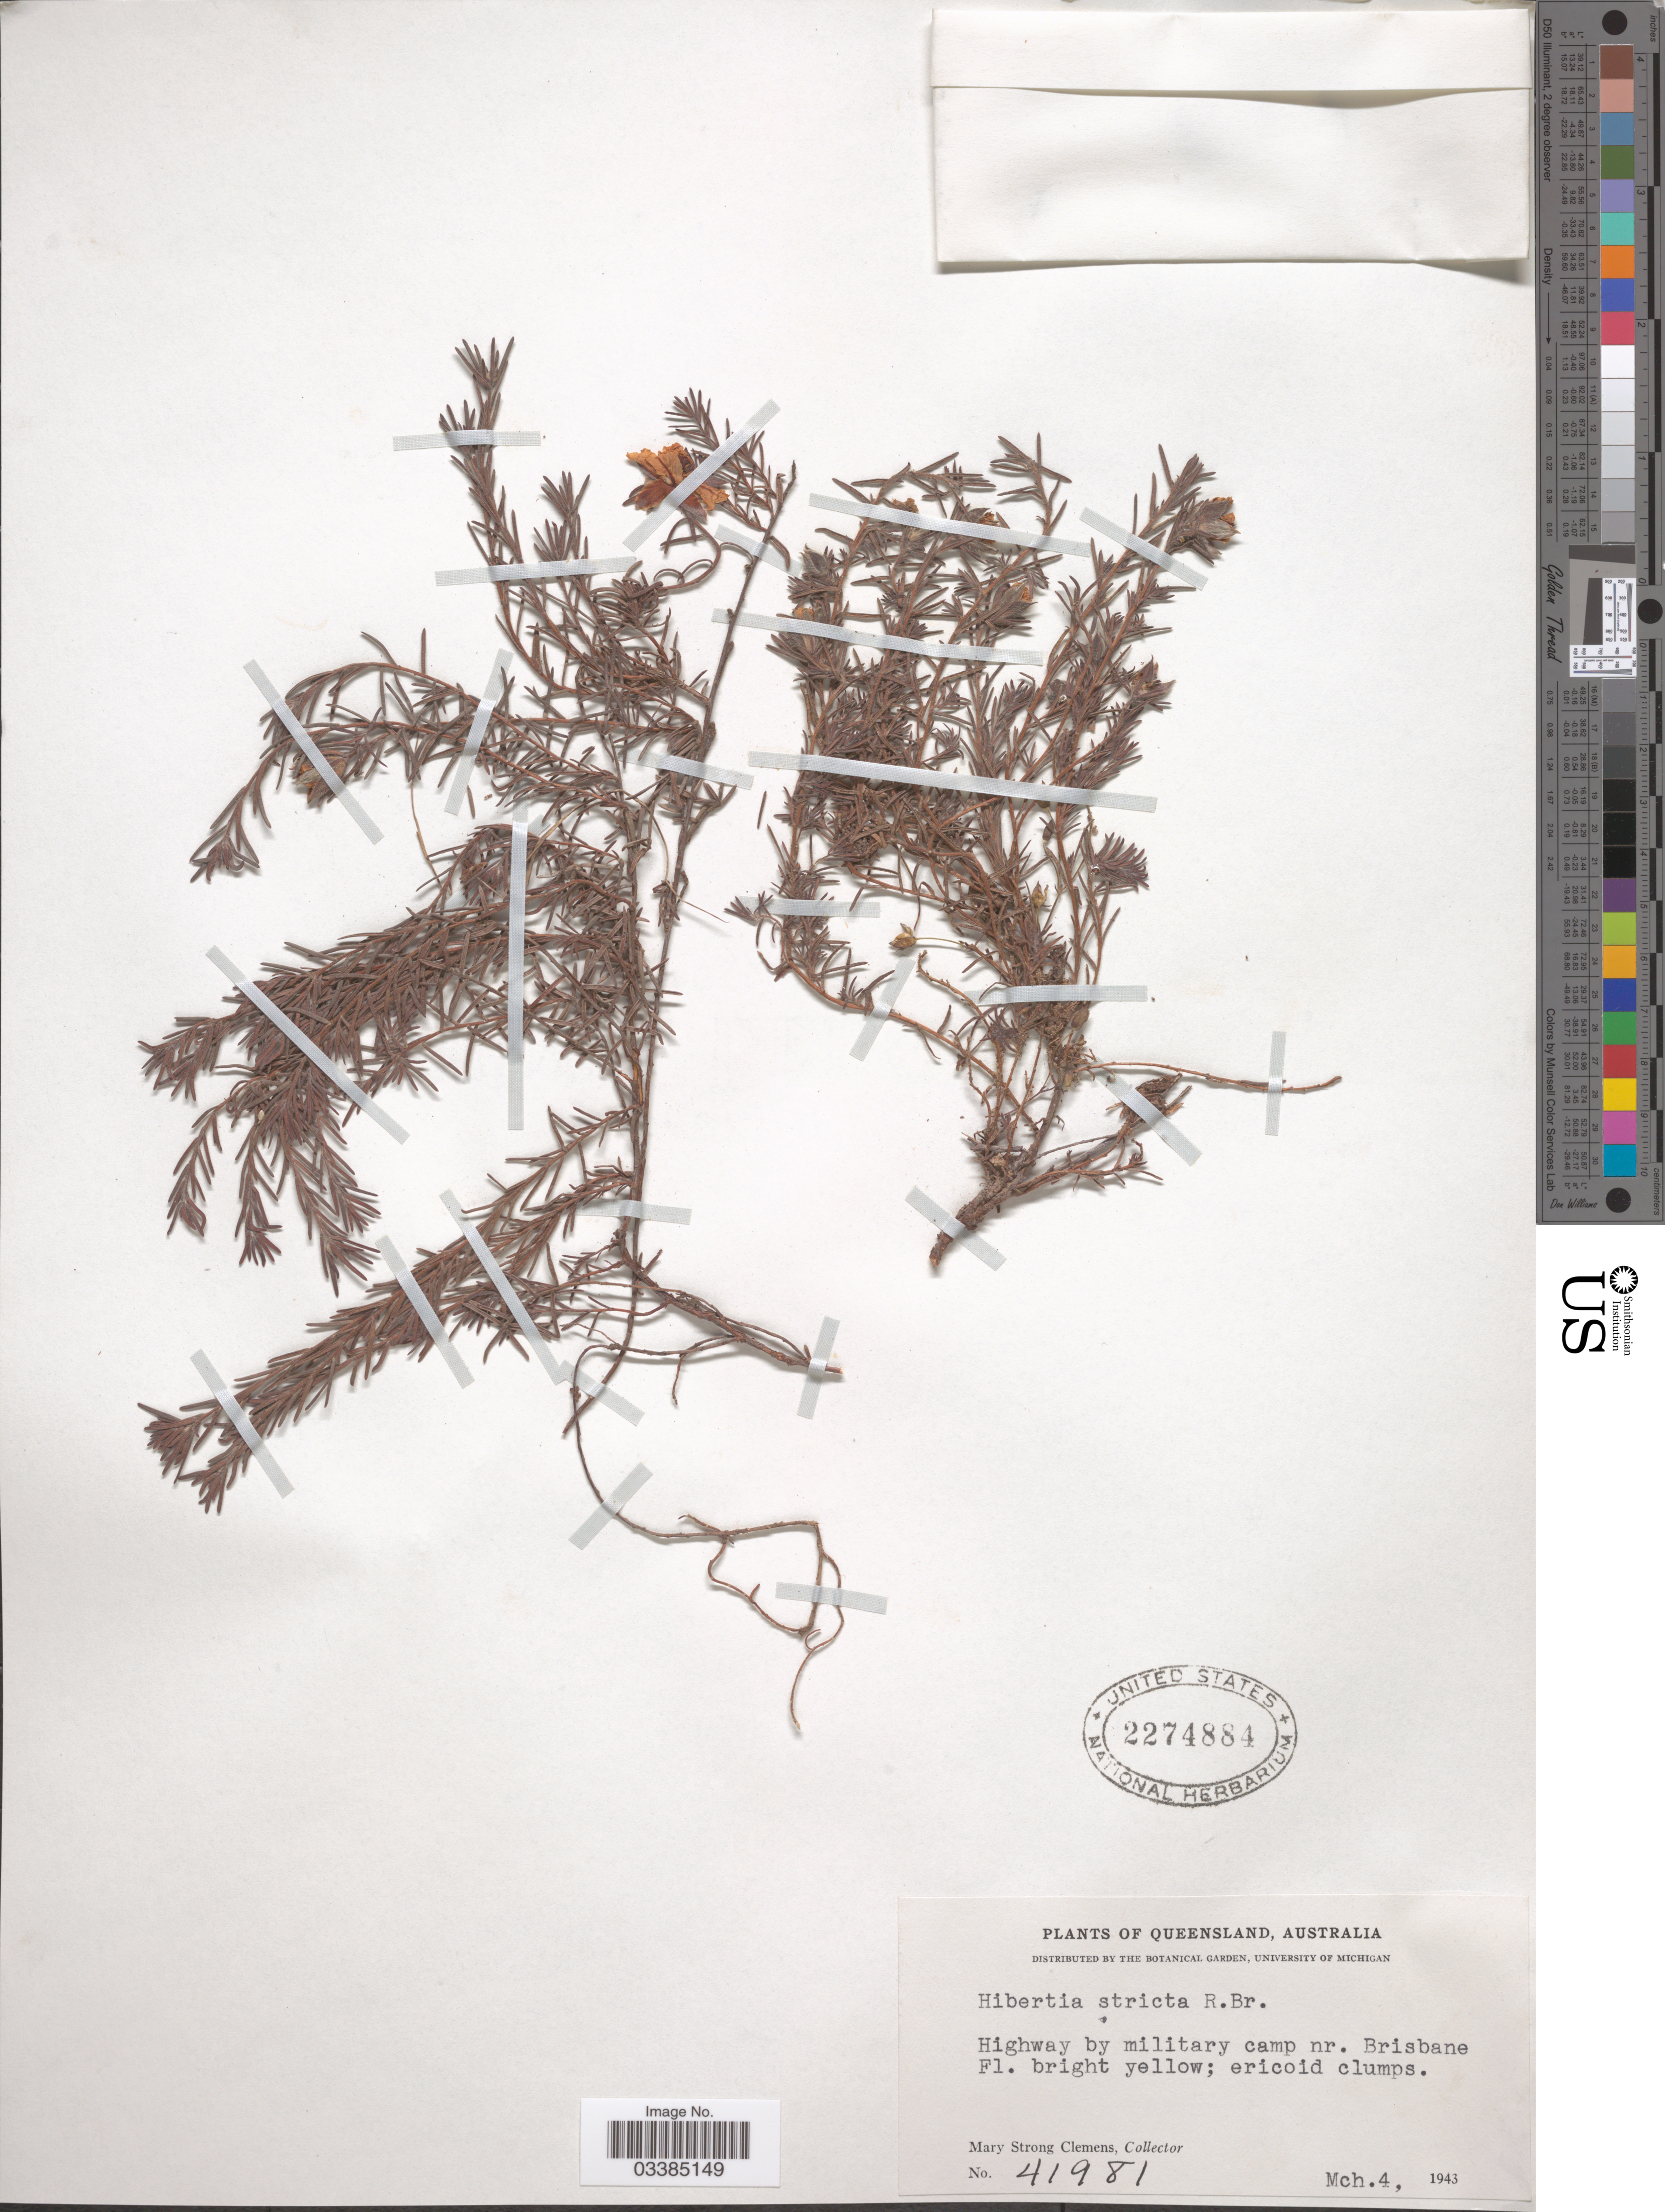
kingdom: Plantae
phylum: Tracheophyta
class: Magnoliopsida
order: Dilleniales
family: Dilleniaceae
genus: Hibbertia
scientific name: Hibbertia stricta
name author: R. Br. ex DC.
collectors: M. S. Clemens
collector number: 41981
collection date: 1943-03-04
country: Australia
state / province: Queensland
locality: Highway by military camp nr. Brisbane.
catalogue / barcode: US 2274884